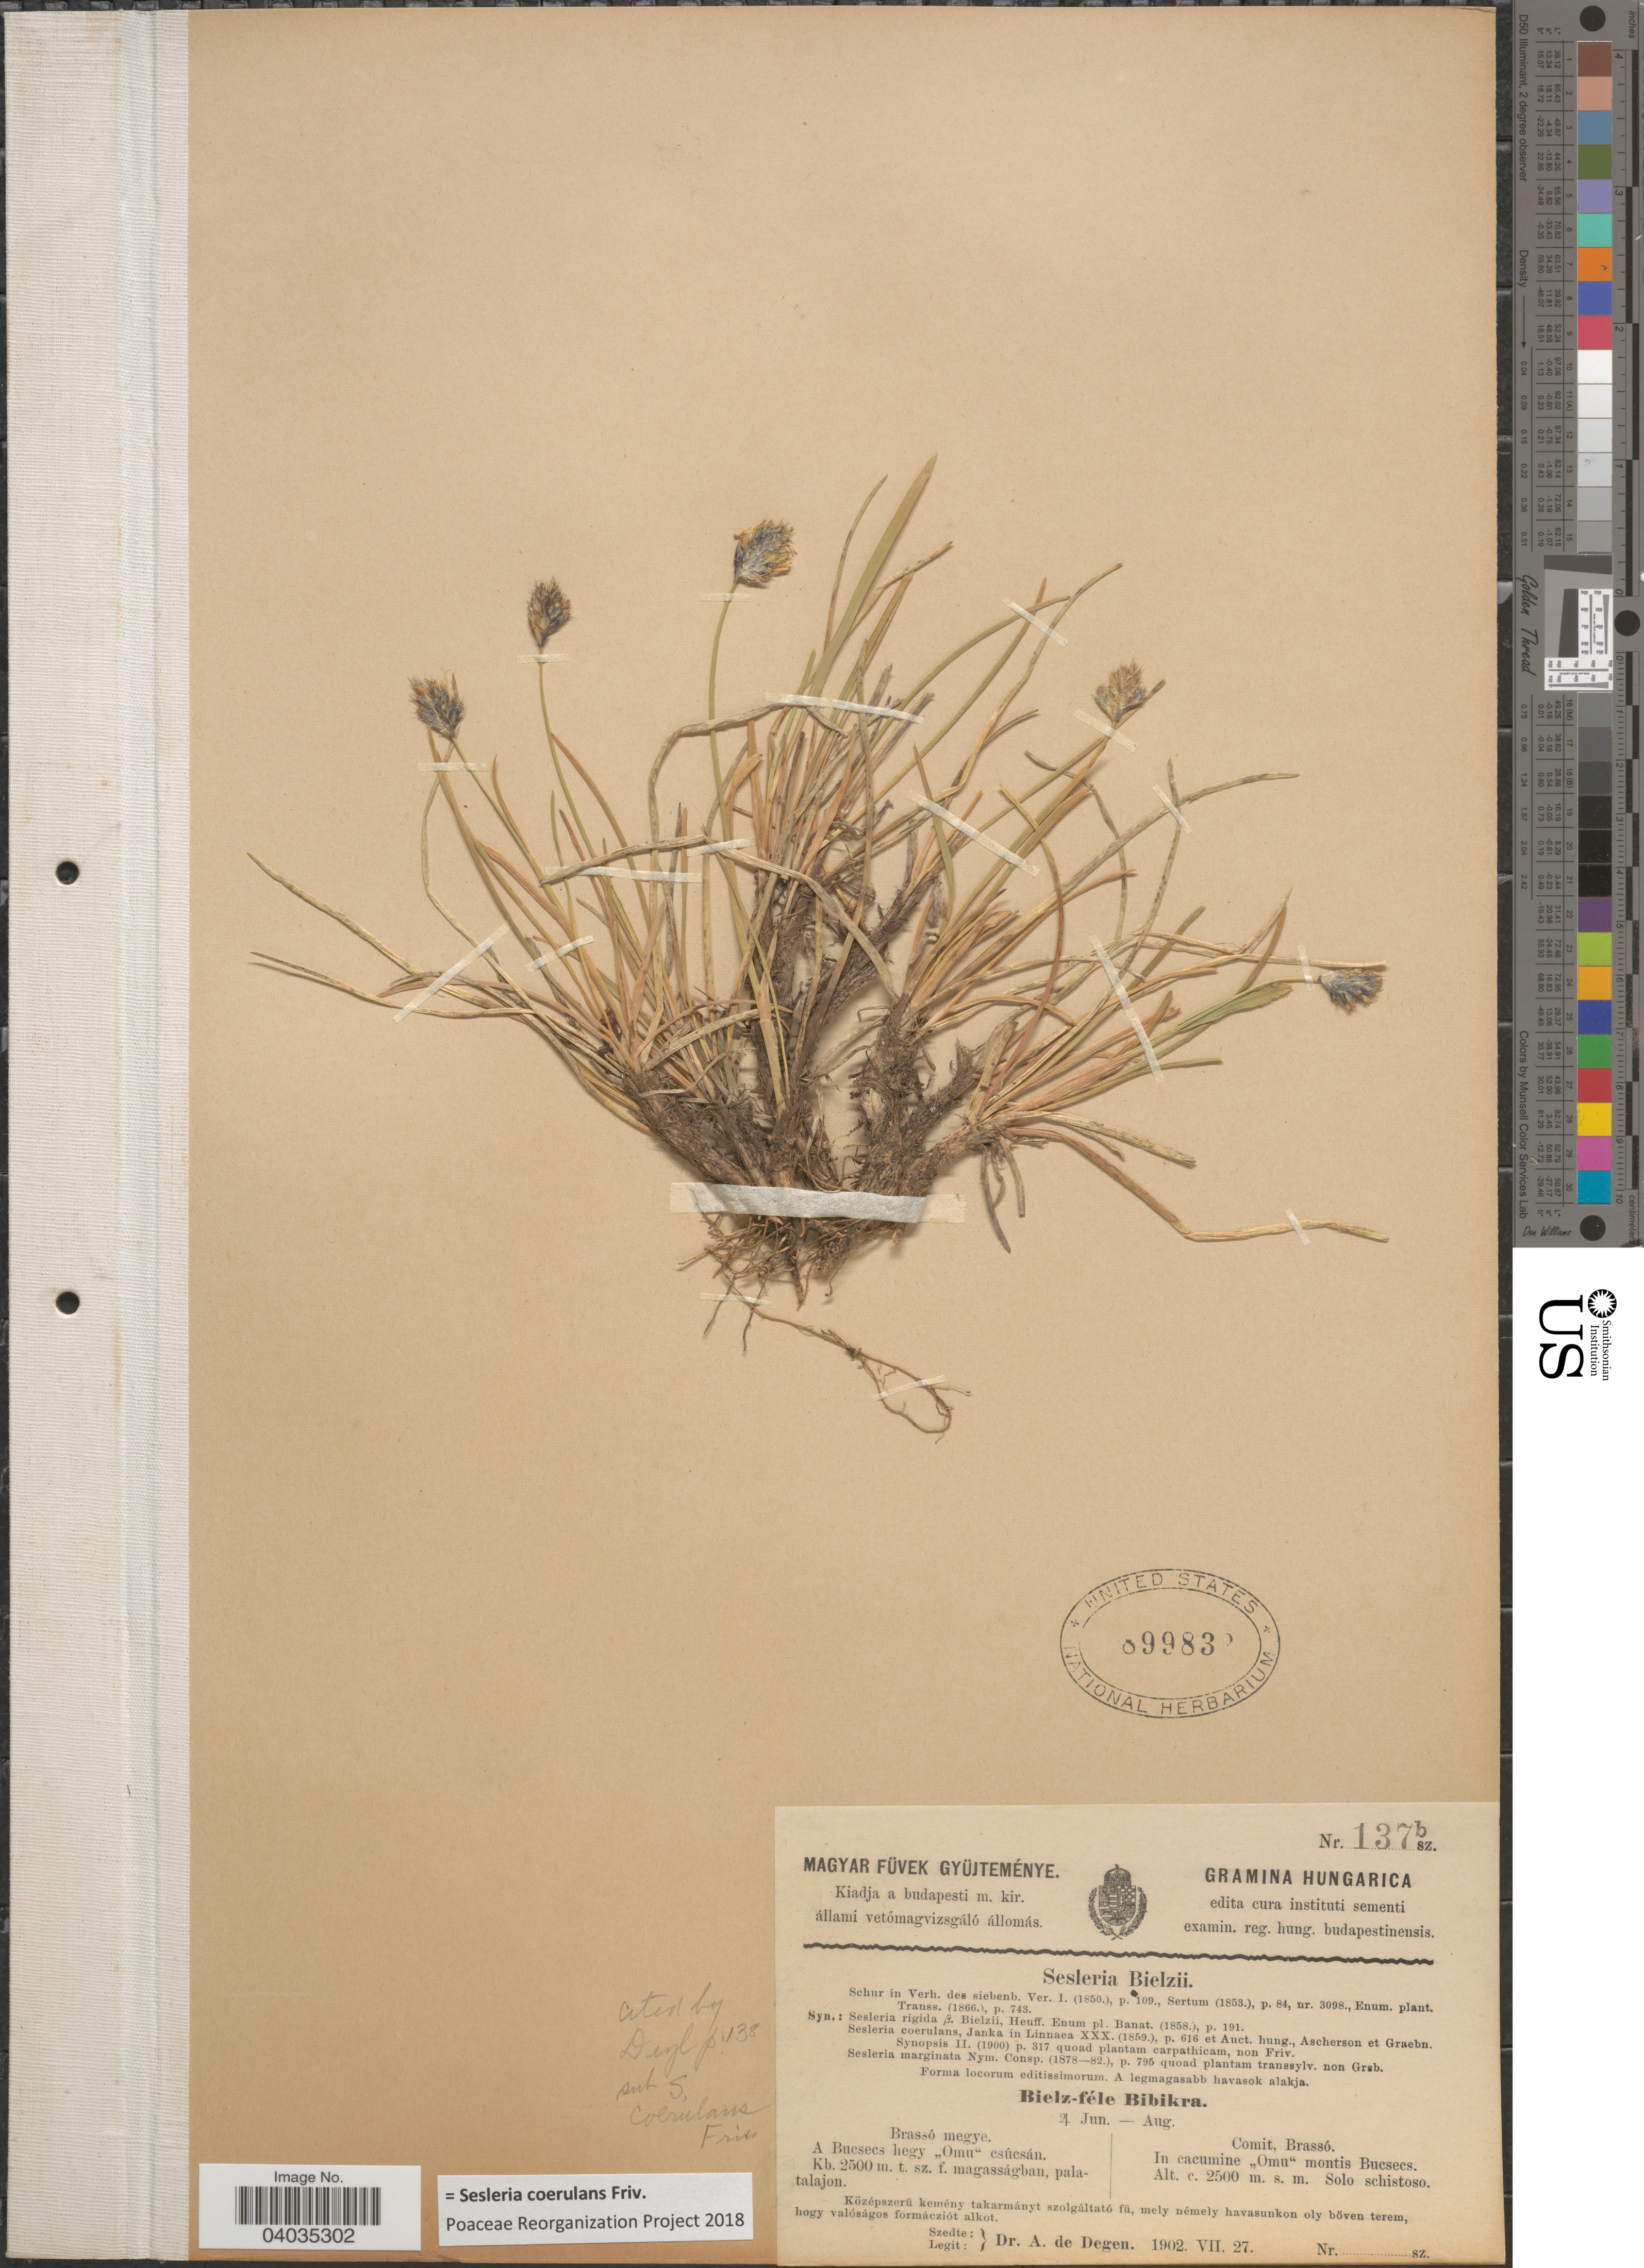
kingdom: Plantae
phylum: Tracheophyta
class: Liliopsida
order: Poales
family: Poaceae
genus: Sesleria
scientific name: Sesleria coerulans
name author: Friv.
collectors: A. Degen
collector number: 137b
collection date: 1902-07-27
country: Hungary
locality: Hungarica [unsure placement] Comit, Brassó. In cacumine "Omu" montis Bucsecs.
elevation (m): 2500